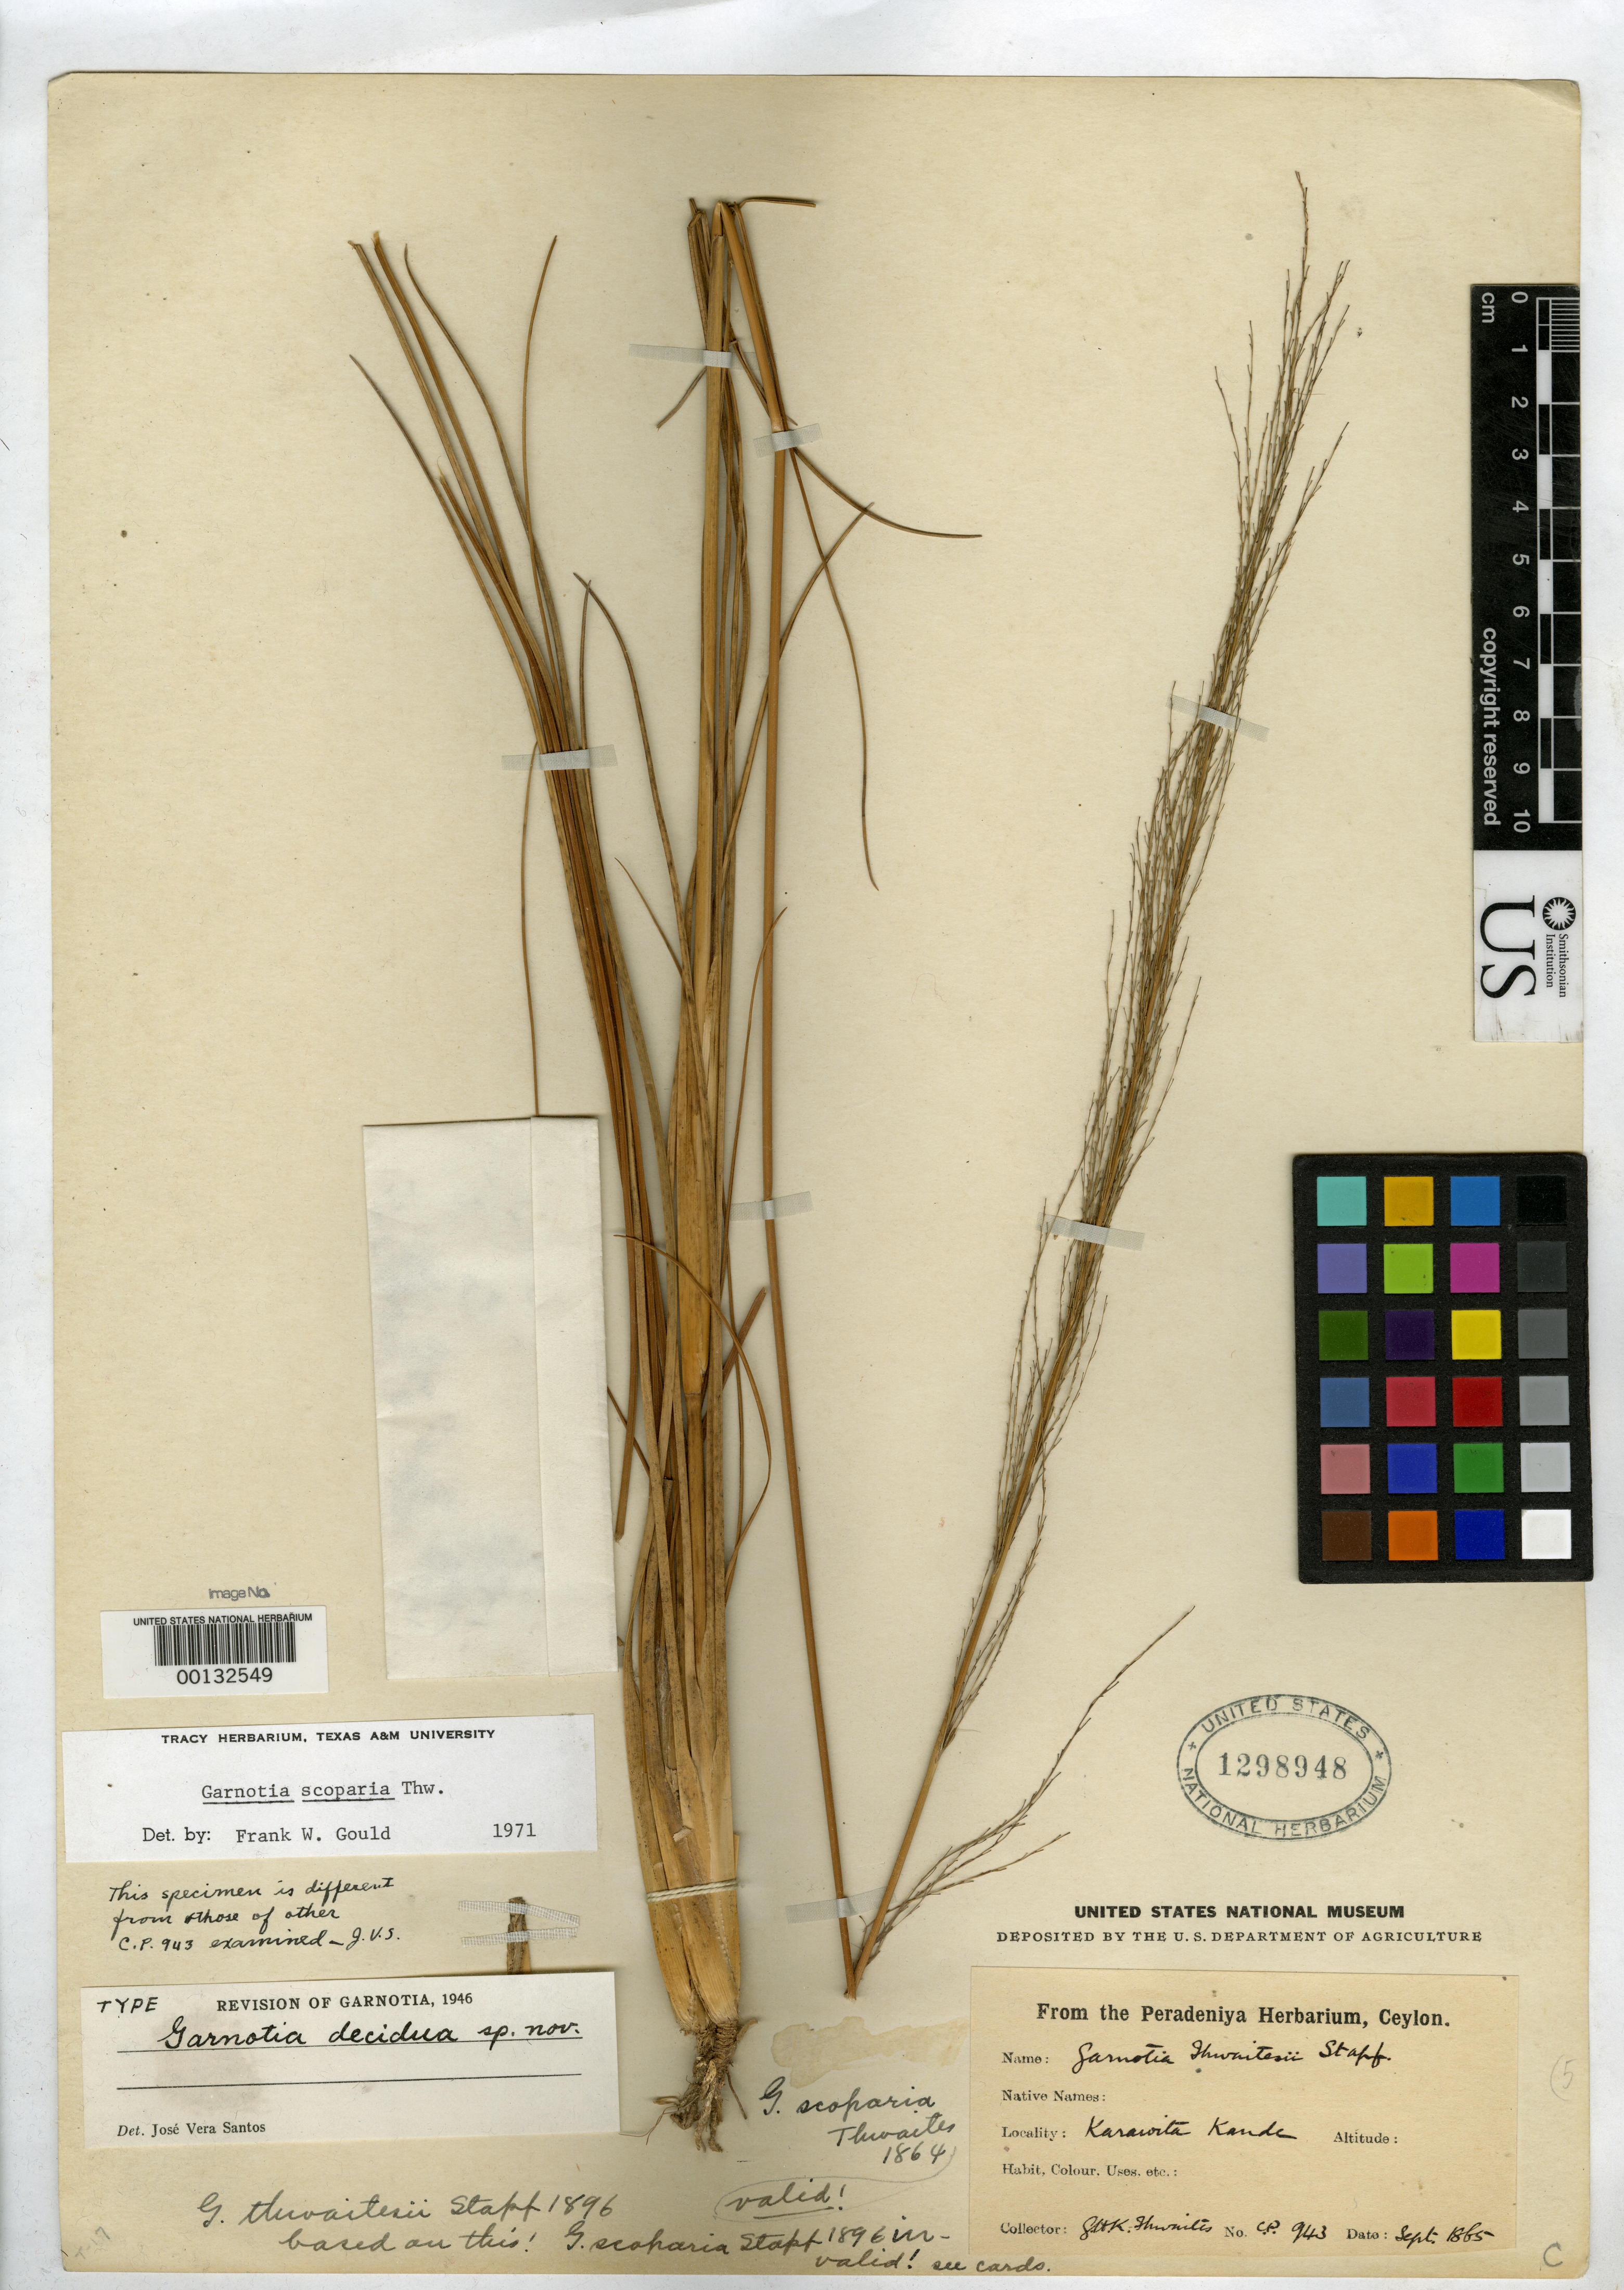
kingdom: Plantae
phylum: Tracheophyta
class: Liliopsida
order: Poales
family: Poaceae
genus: Garnotia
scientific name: Garnotia decidua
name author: Santos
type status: Holotype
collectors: G. H. K. Thwaites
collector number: CP 943 p.p.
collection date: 1865-09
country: Sri Lanka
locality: Karawitti Kando [Karawita Kanda], Ceylon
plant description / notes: Thwaites C.P. 943 collected in 1864 is the type of Garnotia scoparia Thwaites (1864; and presumably also Garnotia thwaitesii Stapf. ex Hook.f. 1896) but this collection is apparently from 1865 and from a different locality.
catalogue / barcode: US 1298948